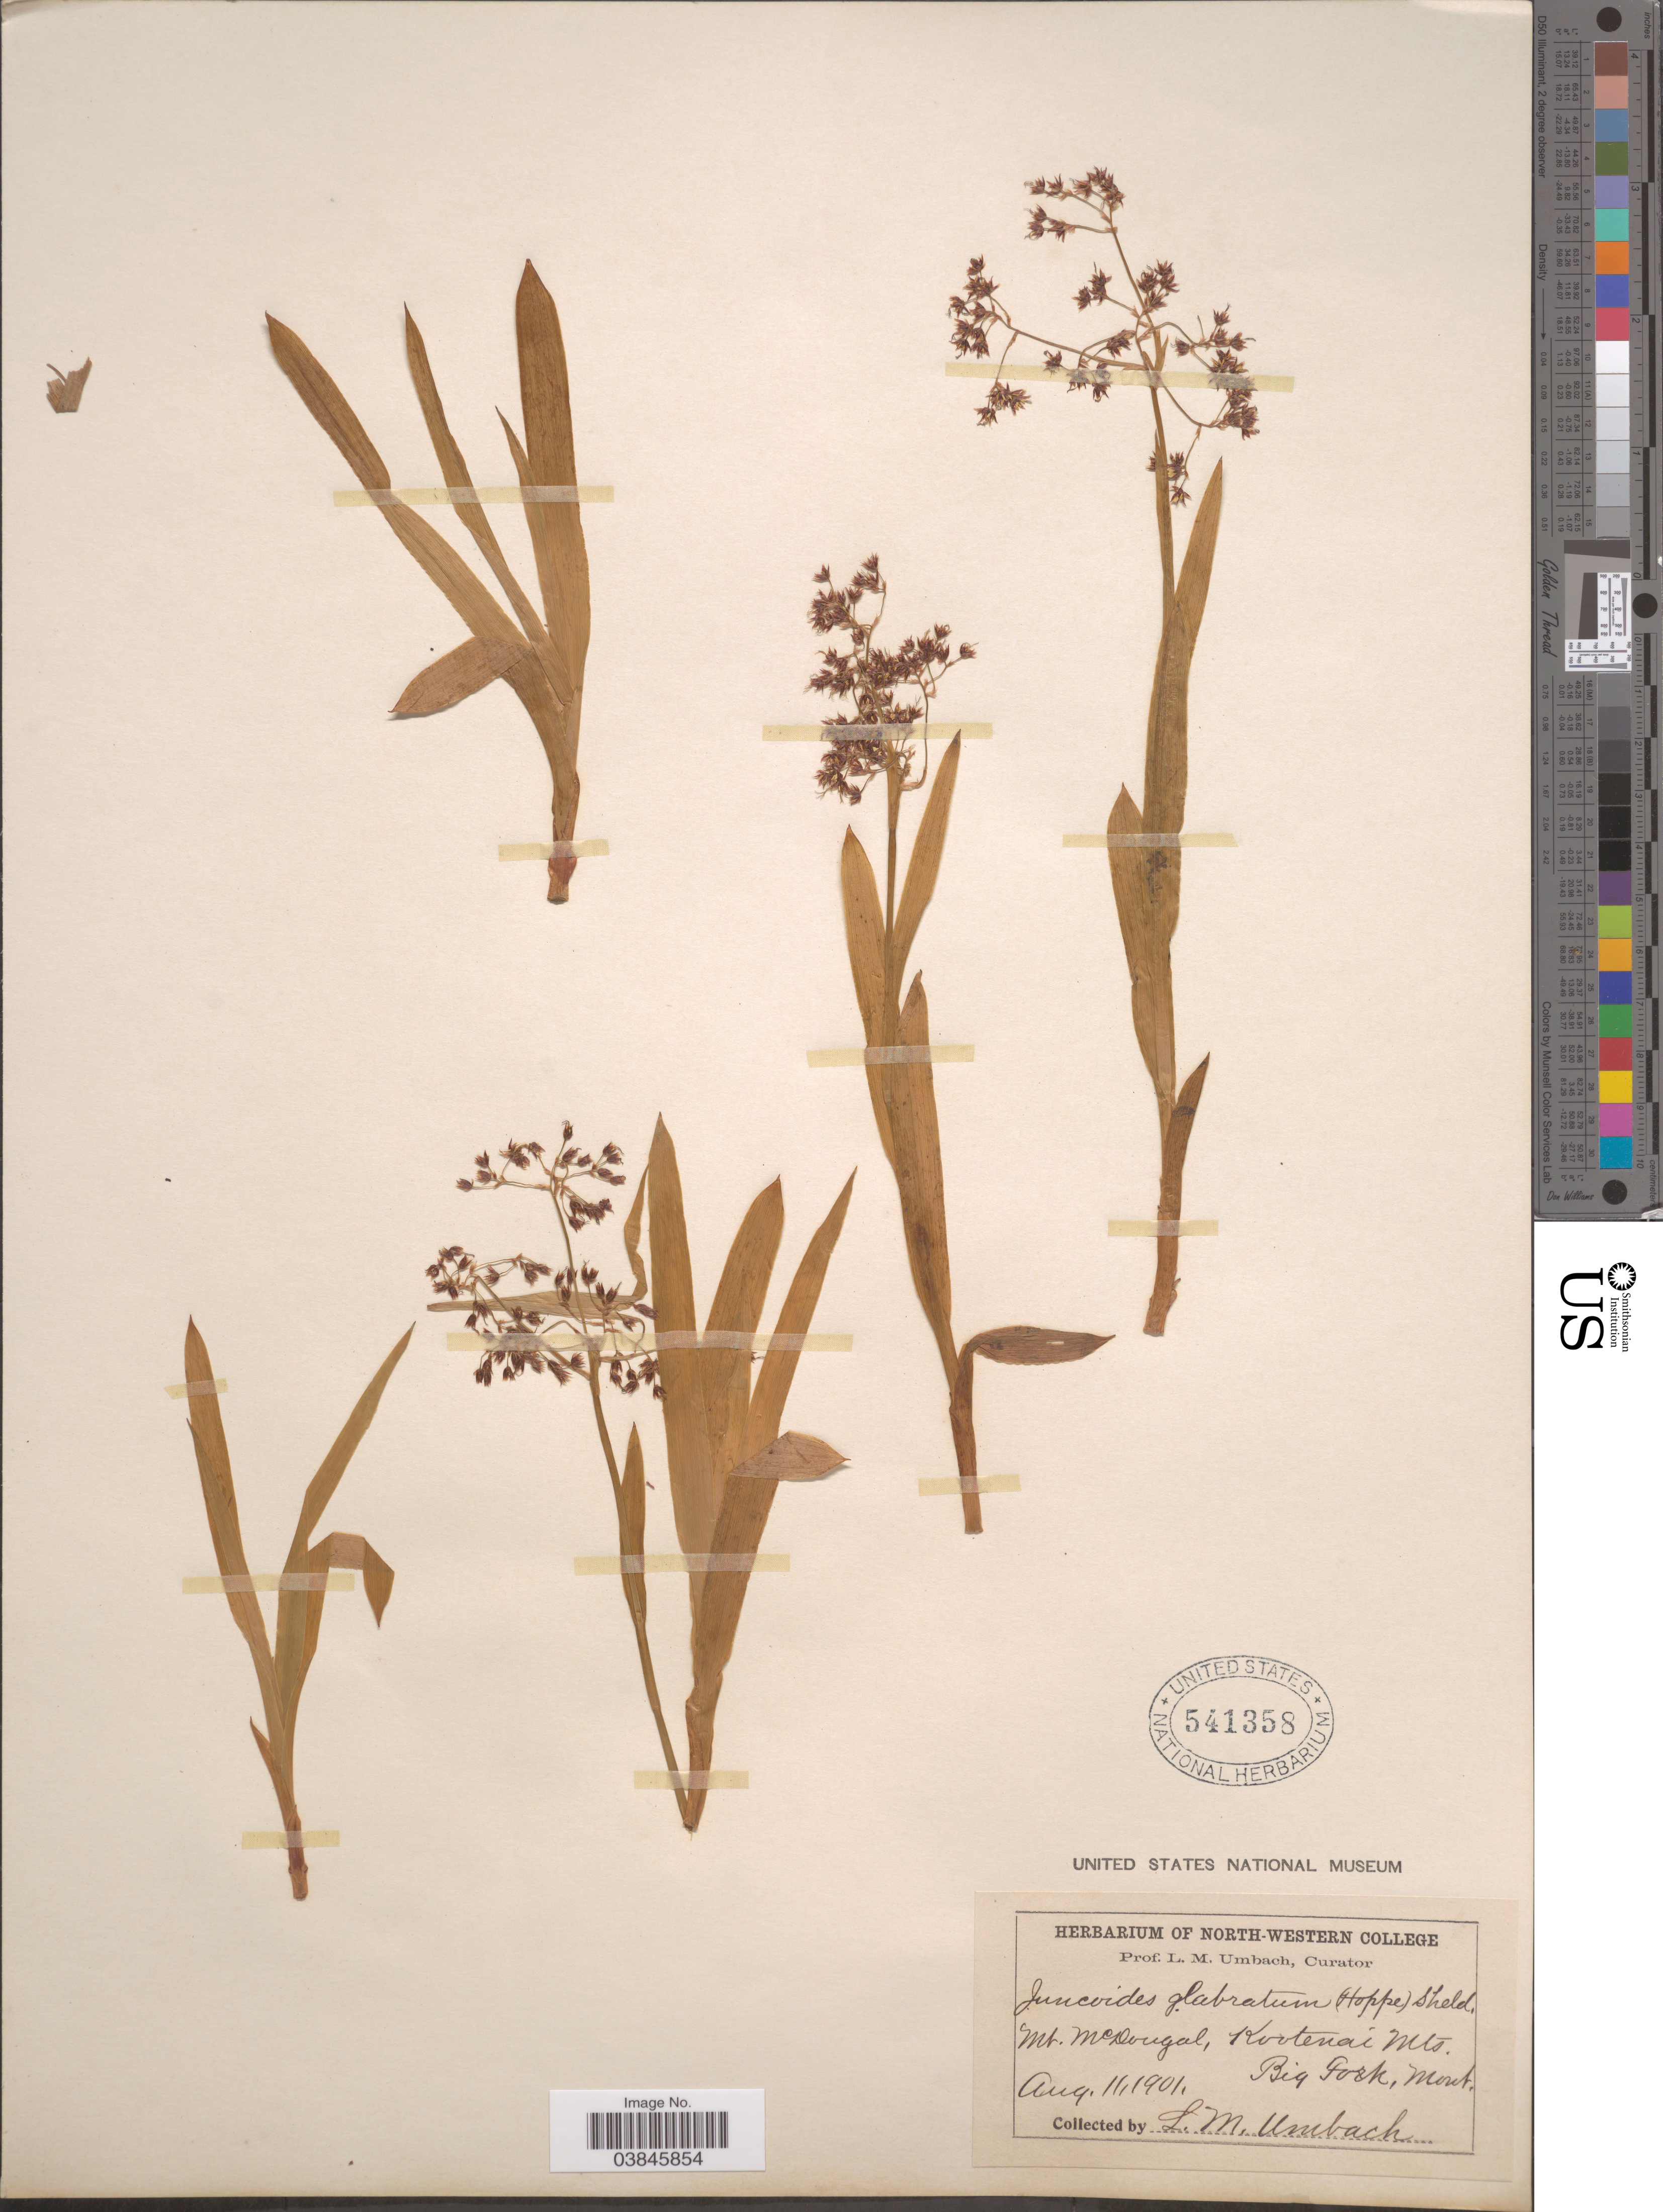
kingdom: Plantae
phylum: Tracheophyta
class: Liliopsida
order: Poales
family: Juncaceae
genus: Luzula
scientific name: Luzula glabrata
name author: (Hoppe) Desv.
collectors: L. M. Umbach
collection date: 1901-08-11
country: United States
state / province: Montana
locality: Mt. McDougal, Kootenai Mts., Big Fork.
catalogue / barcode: US 541358